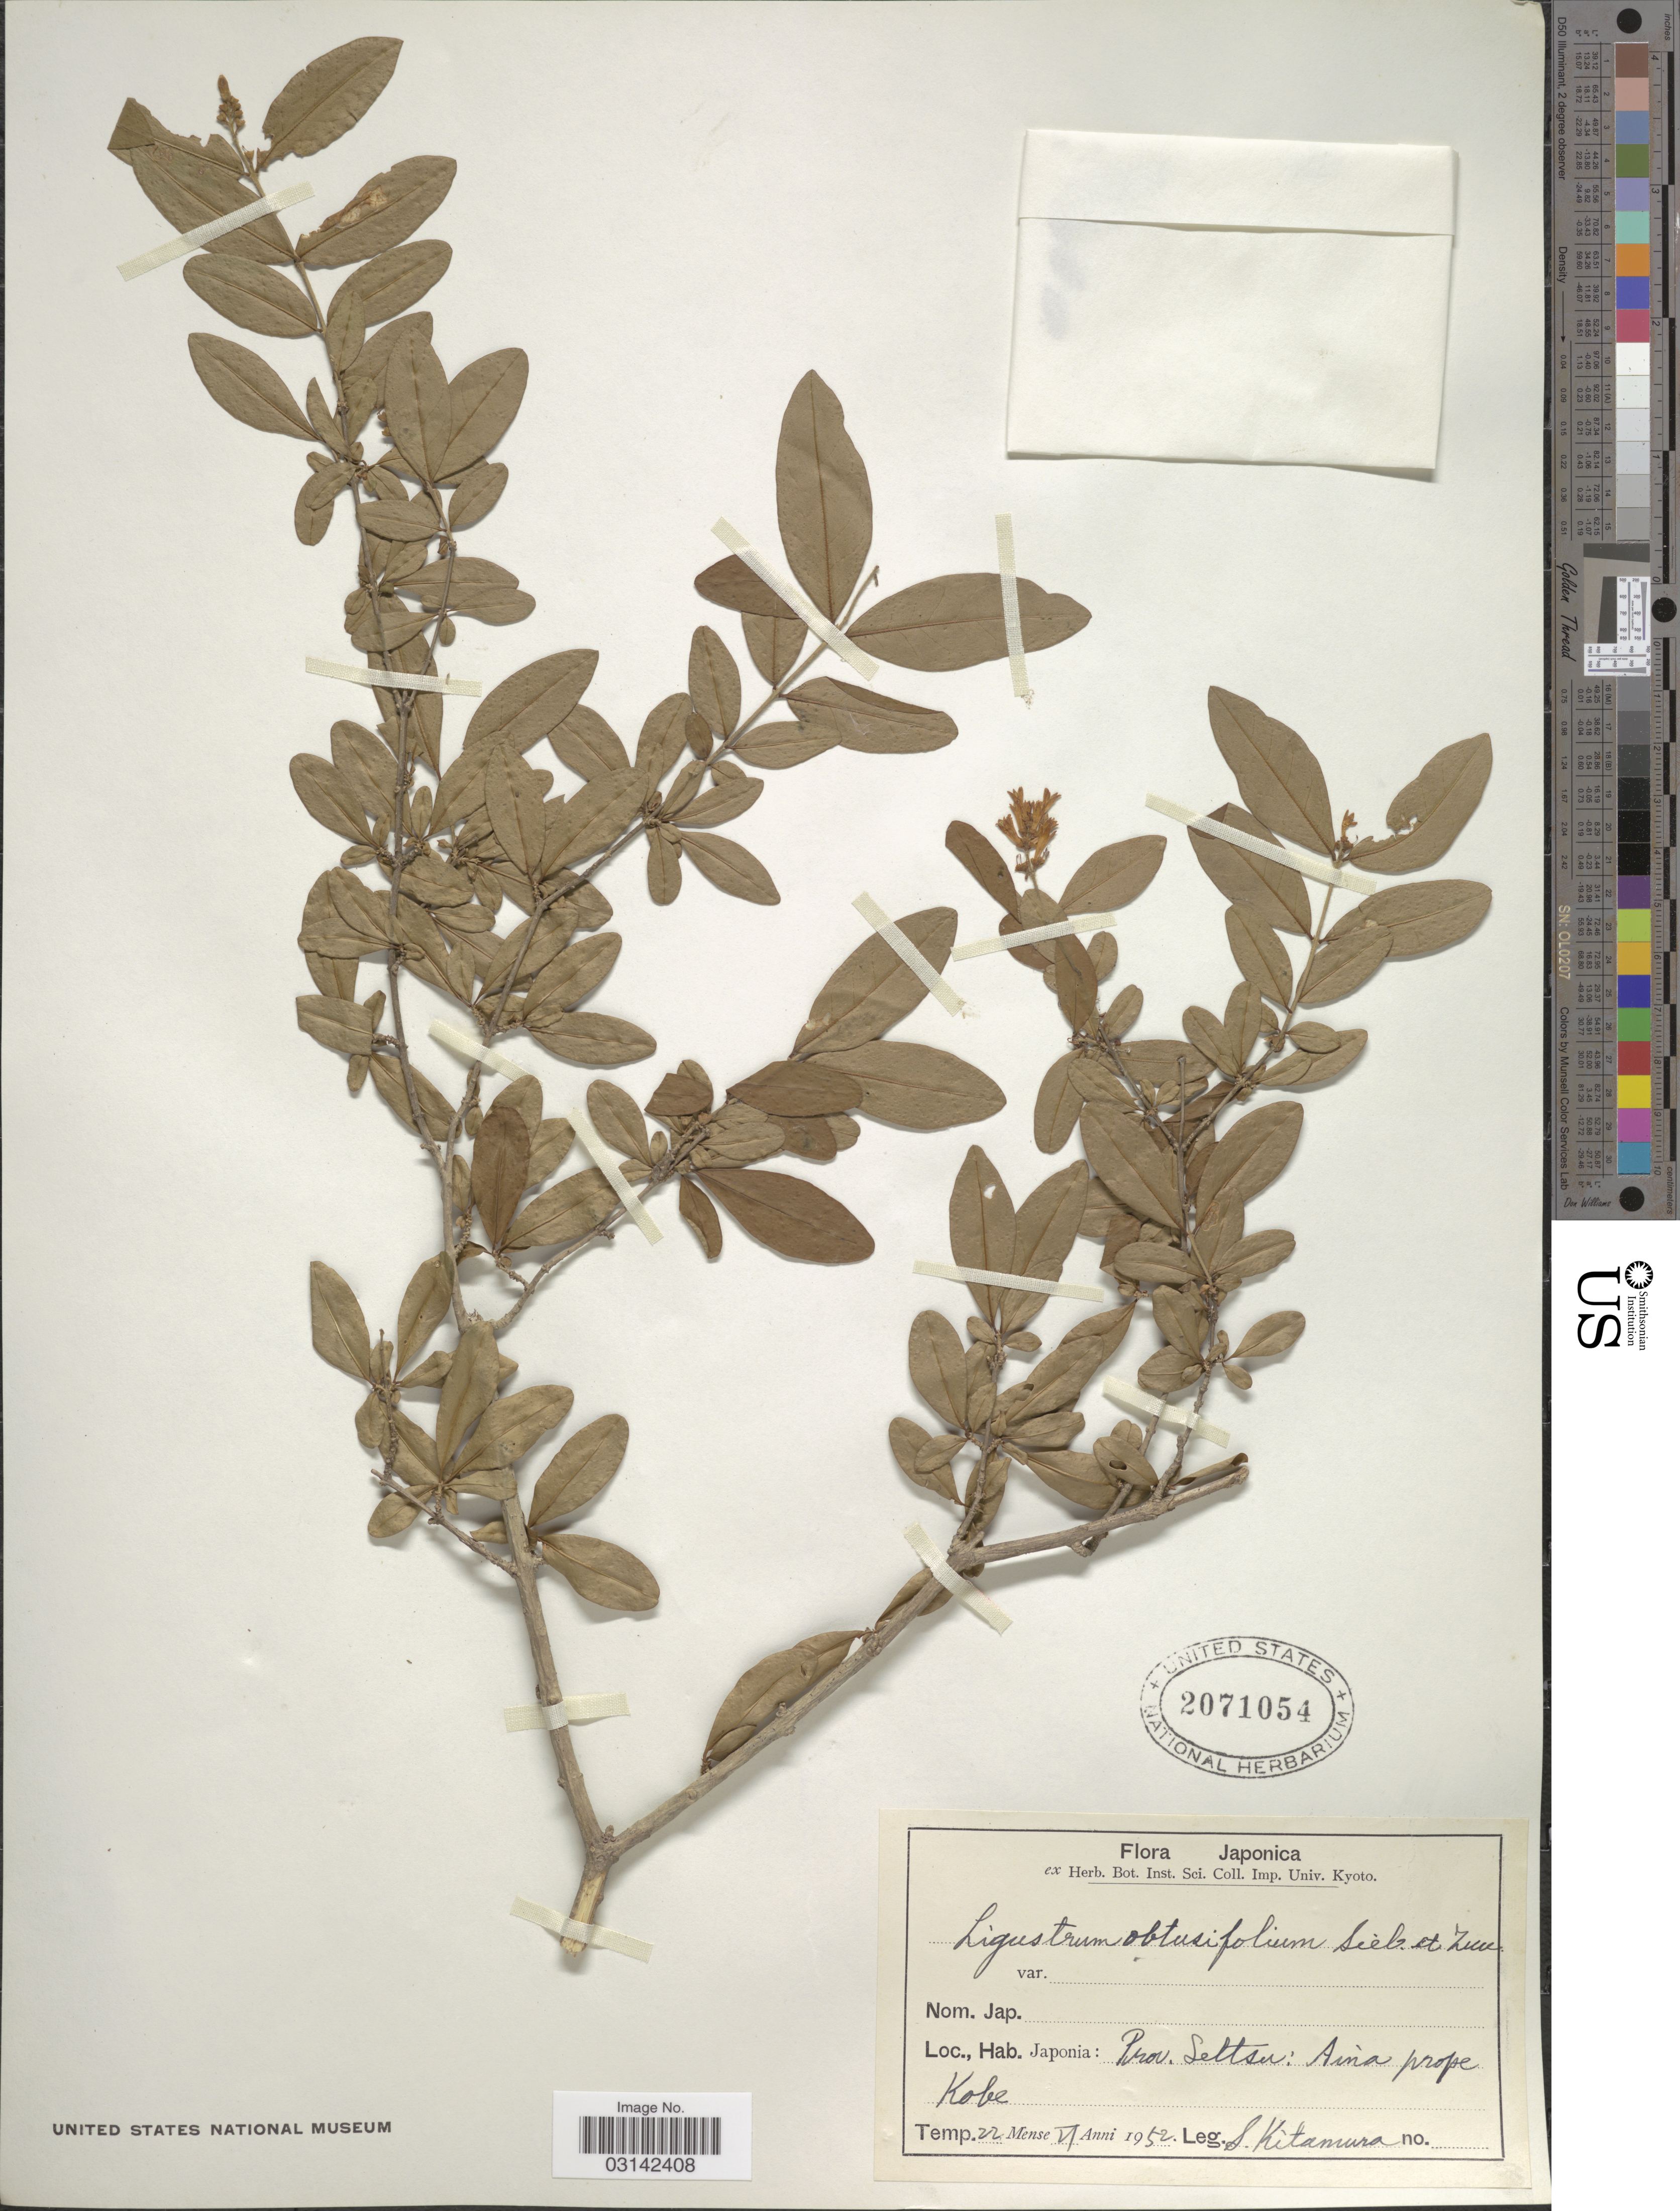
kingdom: Plantae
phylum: Tracheophyta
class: Magnoliopsida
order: Lamiales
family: Oleaceae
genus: Ligustrum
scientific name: Ligustrum ibota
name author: Siebold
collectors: S. Kitamura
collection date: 1952-06-22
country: Japan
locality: Japonia: Prov. Settsu: Aina prope Kobe.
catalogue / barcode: US 2071054